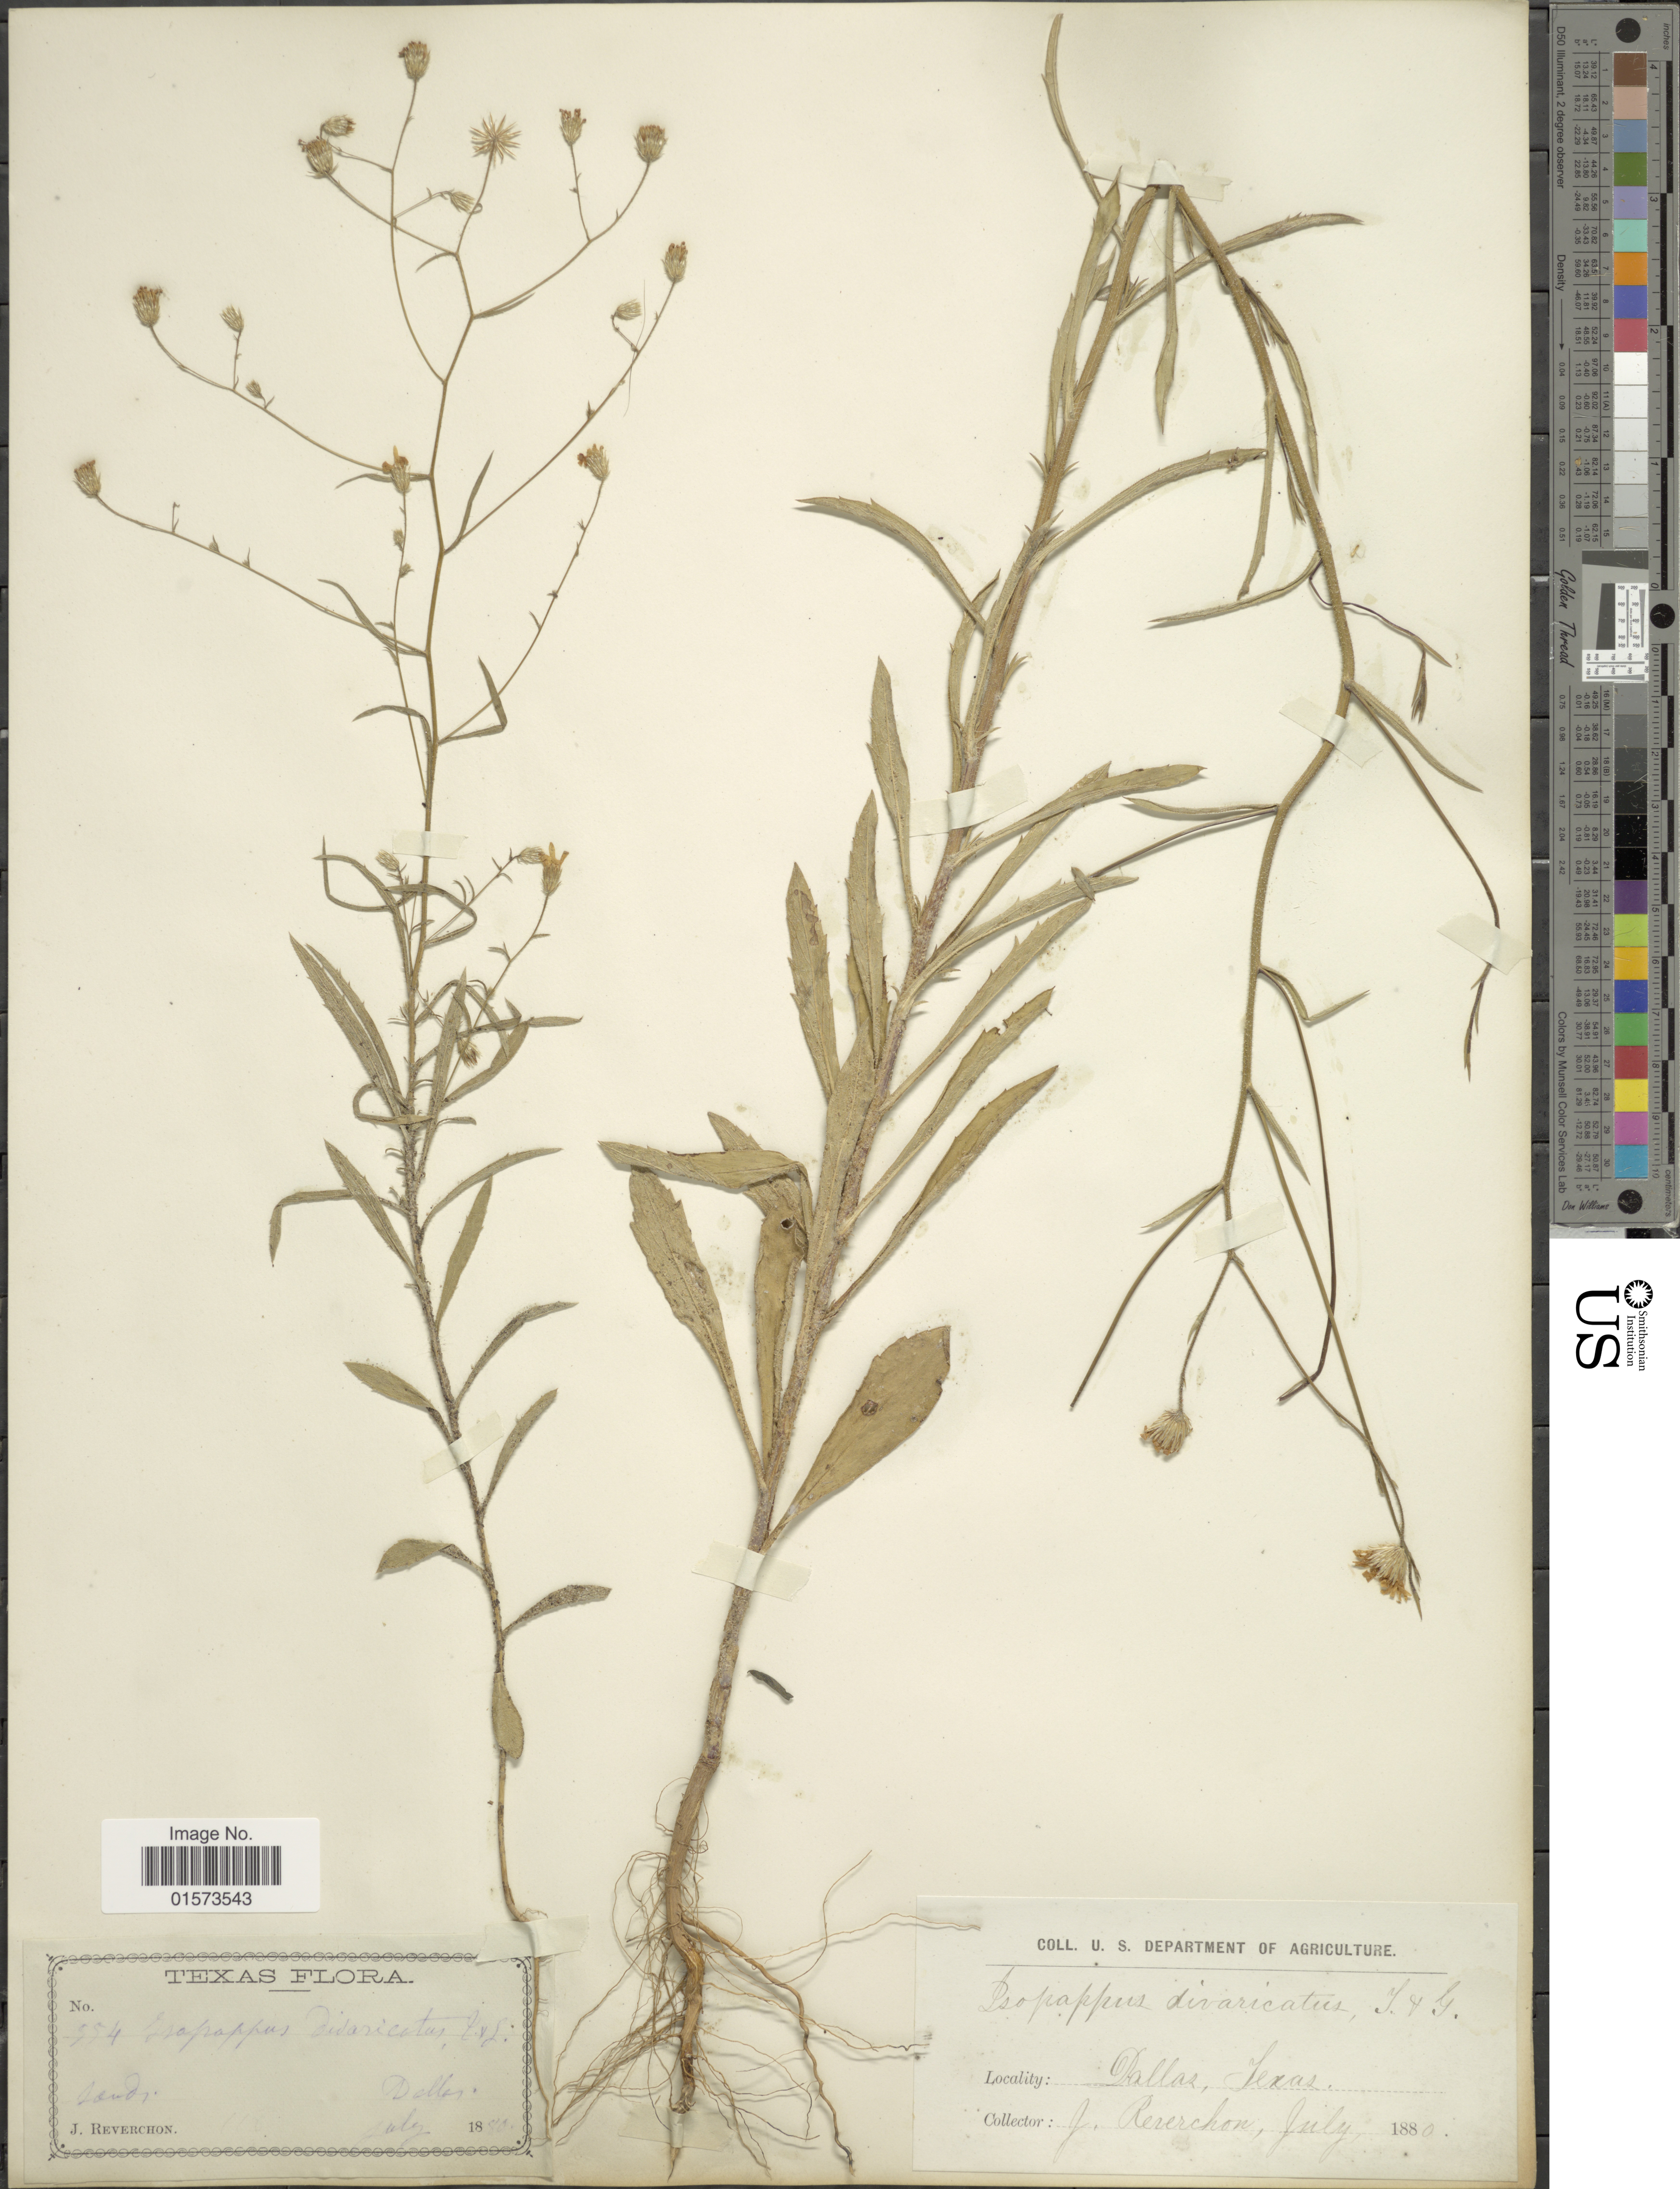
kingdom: Plantae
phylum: Tracheophyta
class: Magnoliopsida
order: Asterales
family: Asteraceae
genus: Croptilon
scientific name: Croptilon divaricatum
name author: (Nutt.) Raf.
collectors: J. Reverchon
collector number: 554*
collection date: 1880-07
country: United States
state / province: Texas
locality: Sandy, Dallas